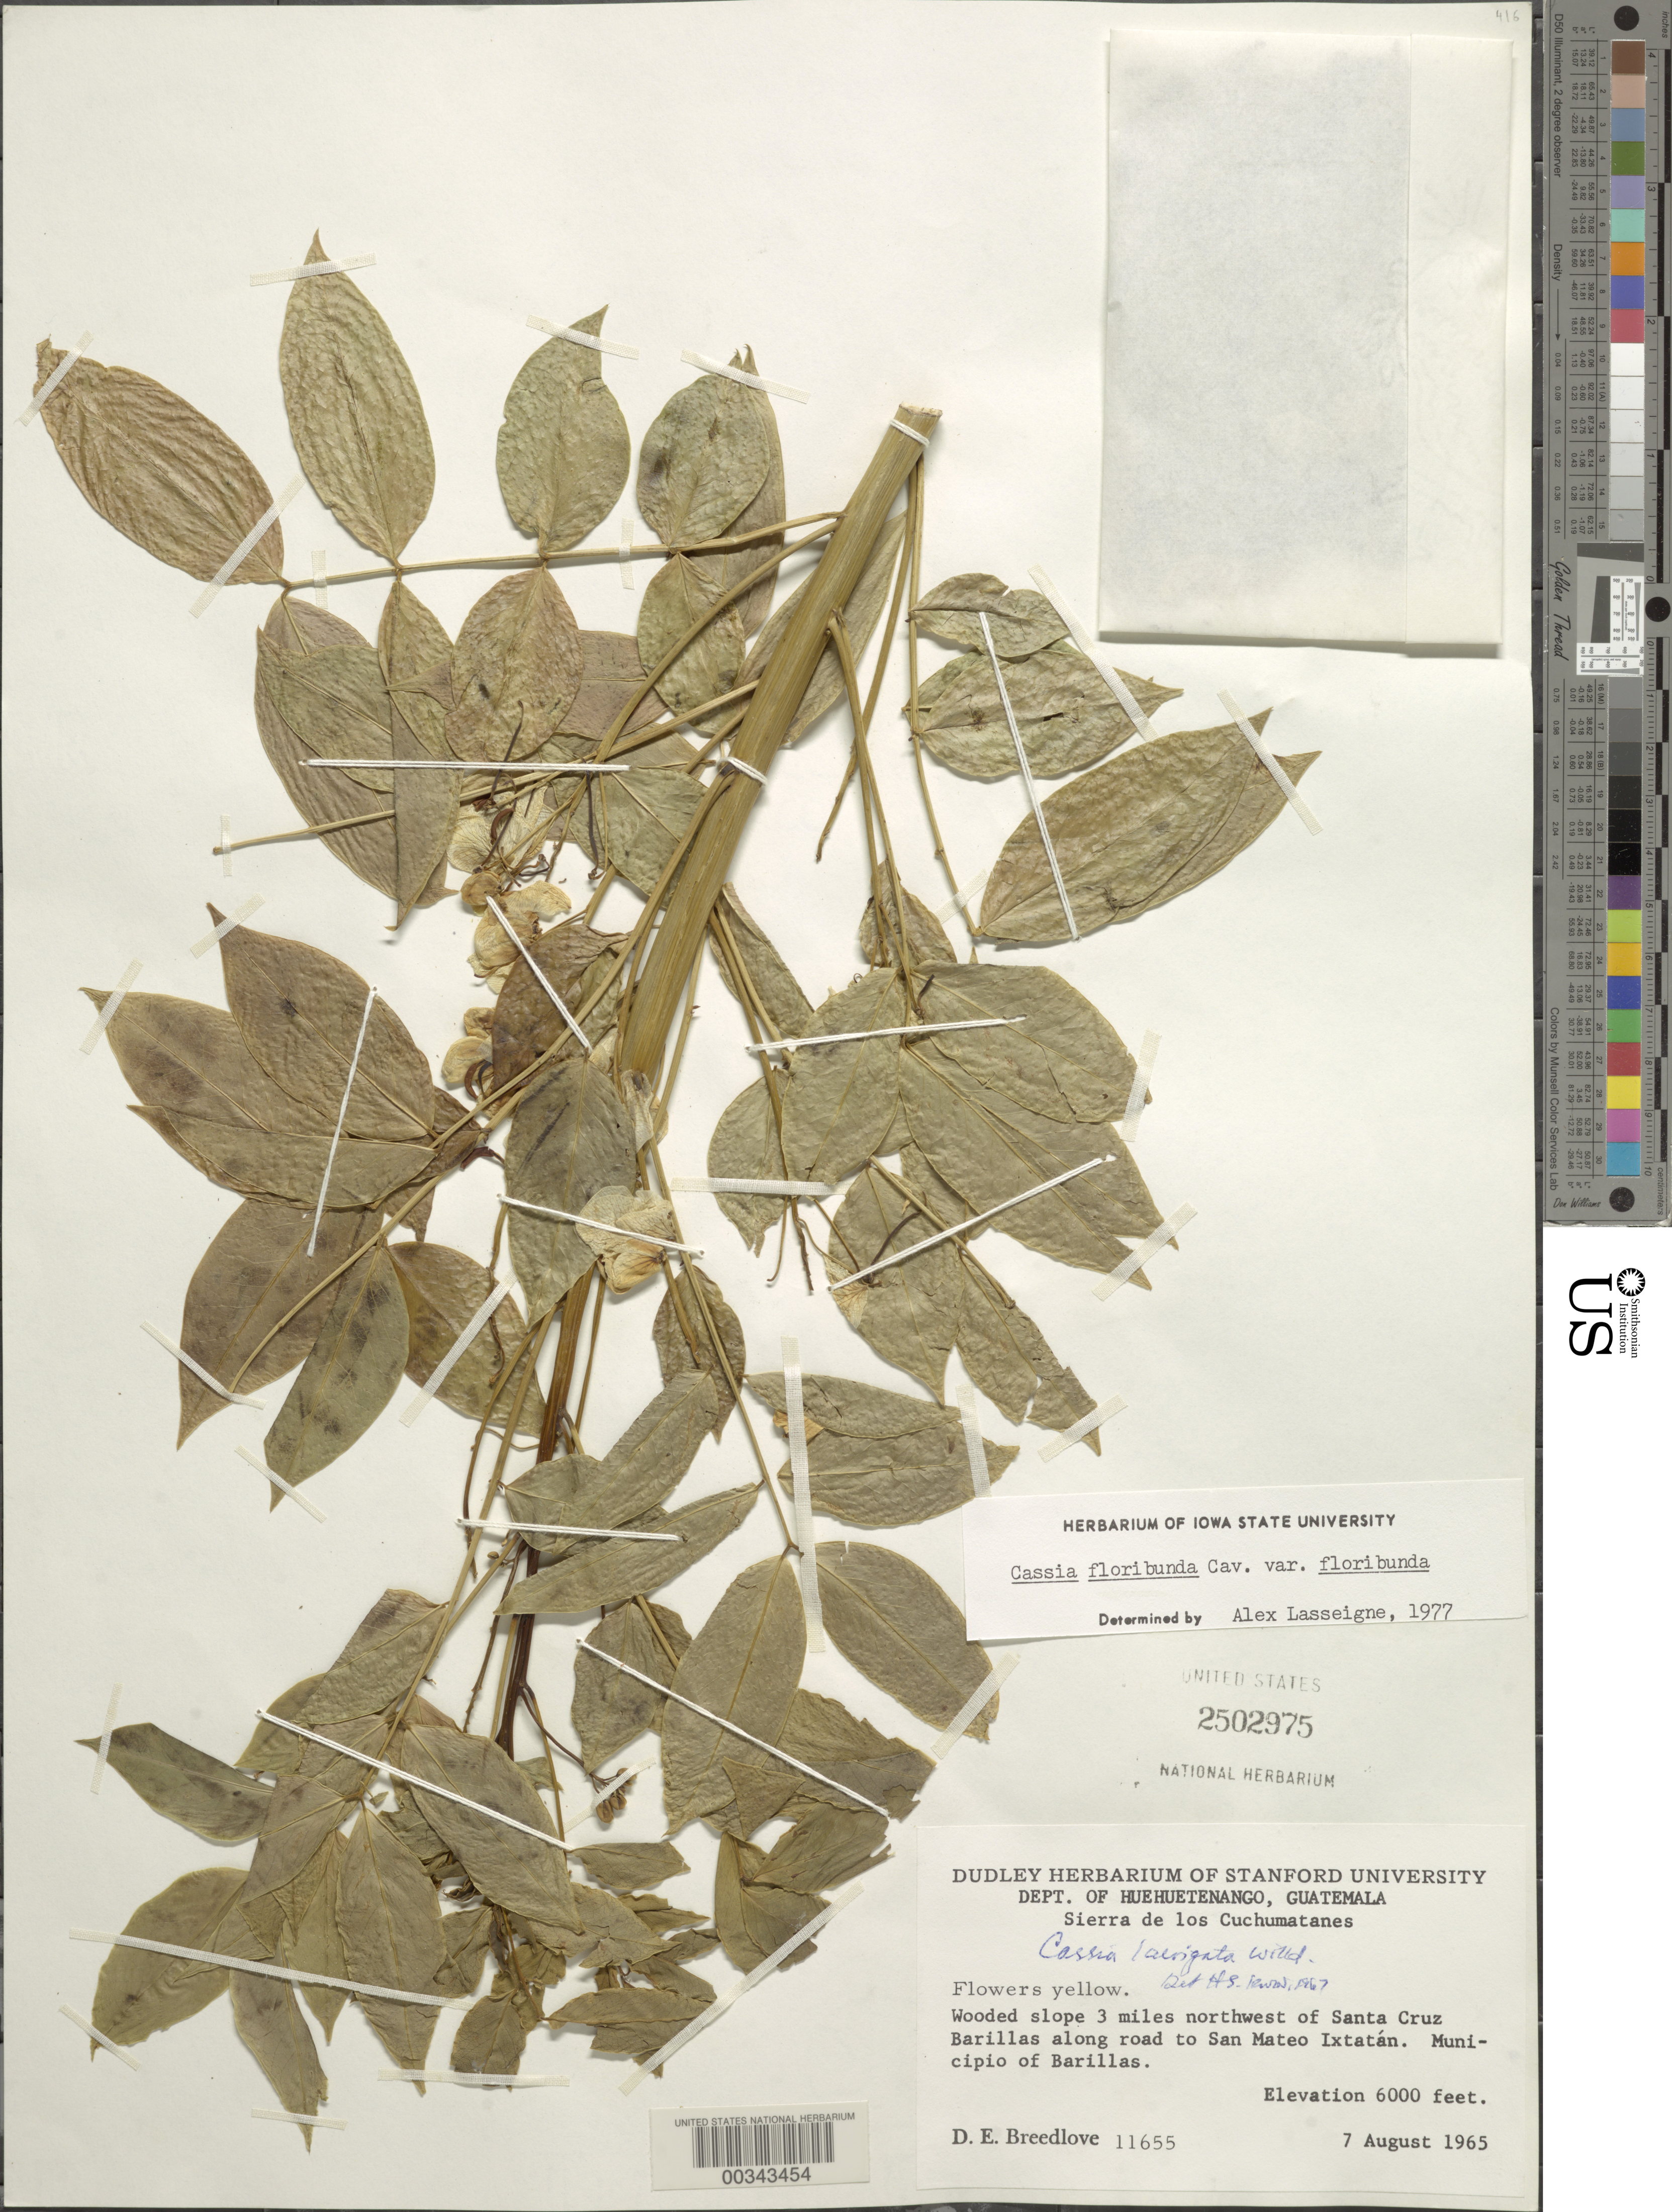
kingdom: Plantae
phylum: Tracheophyta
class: Magnoliopsida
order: Fabales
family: Fabaceae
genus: Senna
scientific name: Senna septemtrionalis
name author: (Viv.) H.S. Irwin & Barneby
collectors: D. E. Breedlove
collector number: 11655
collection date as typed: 07 Aug 1965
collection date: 1965-08-07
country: Guatemala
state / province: Huehuetenango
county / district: Barillas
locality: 3 mi NW of Santa Cruz Barillas along road to San Mateo Ixtatán; Sierra de las Cuchumatanes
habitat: Wooded slope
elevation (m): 1829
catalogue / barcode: US 2502975